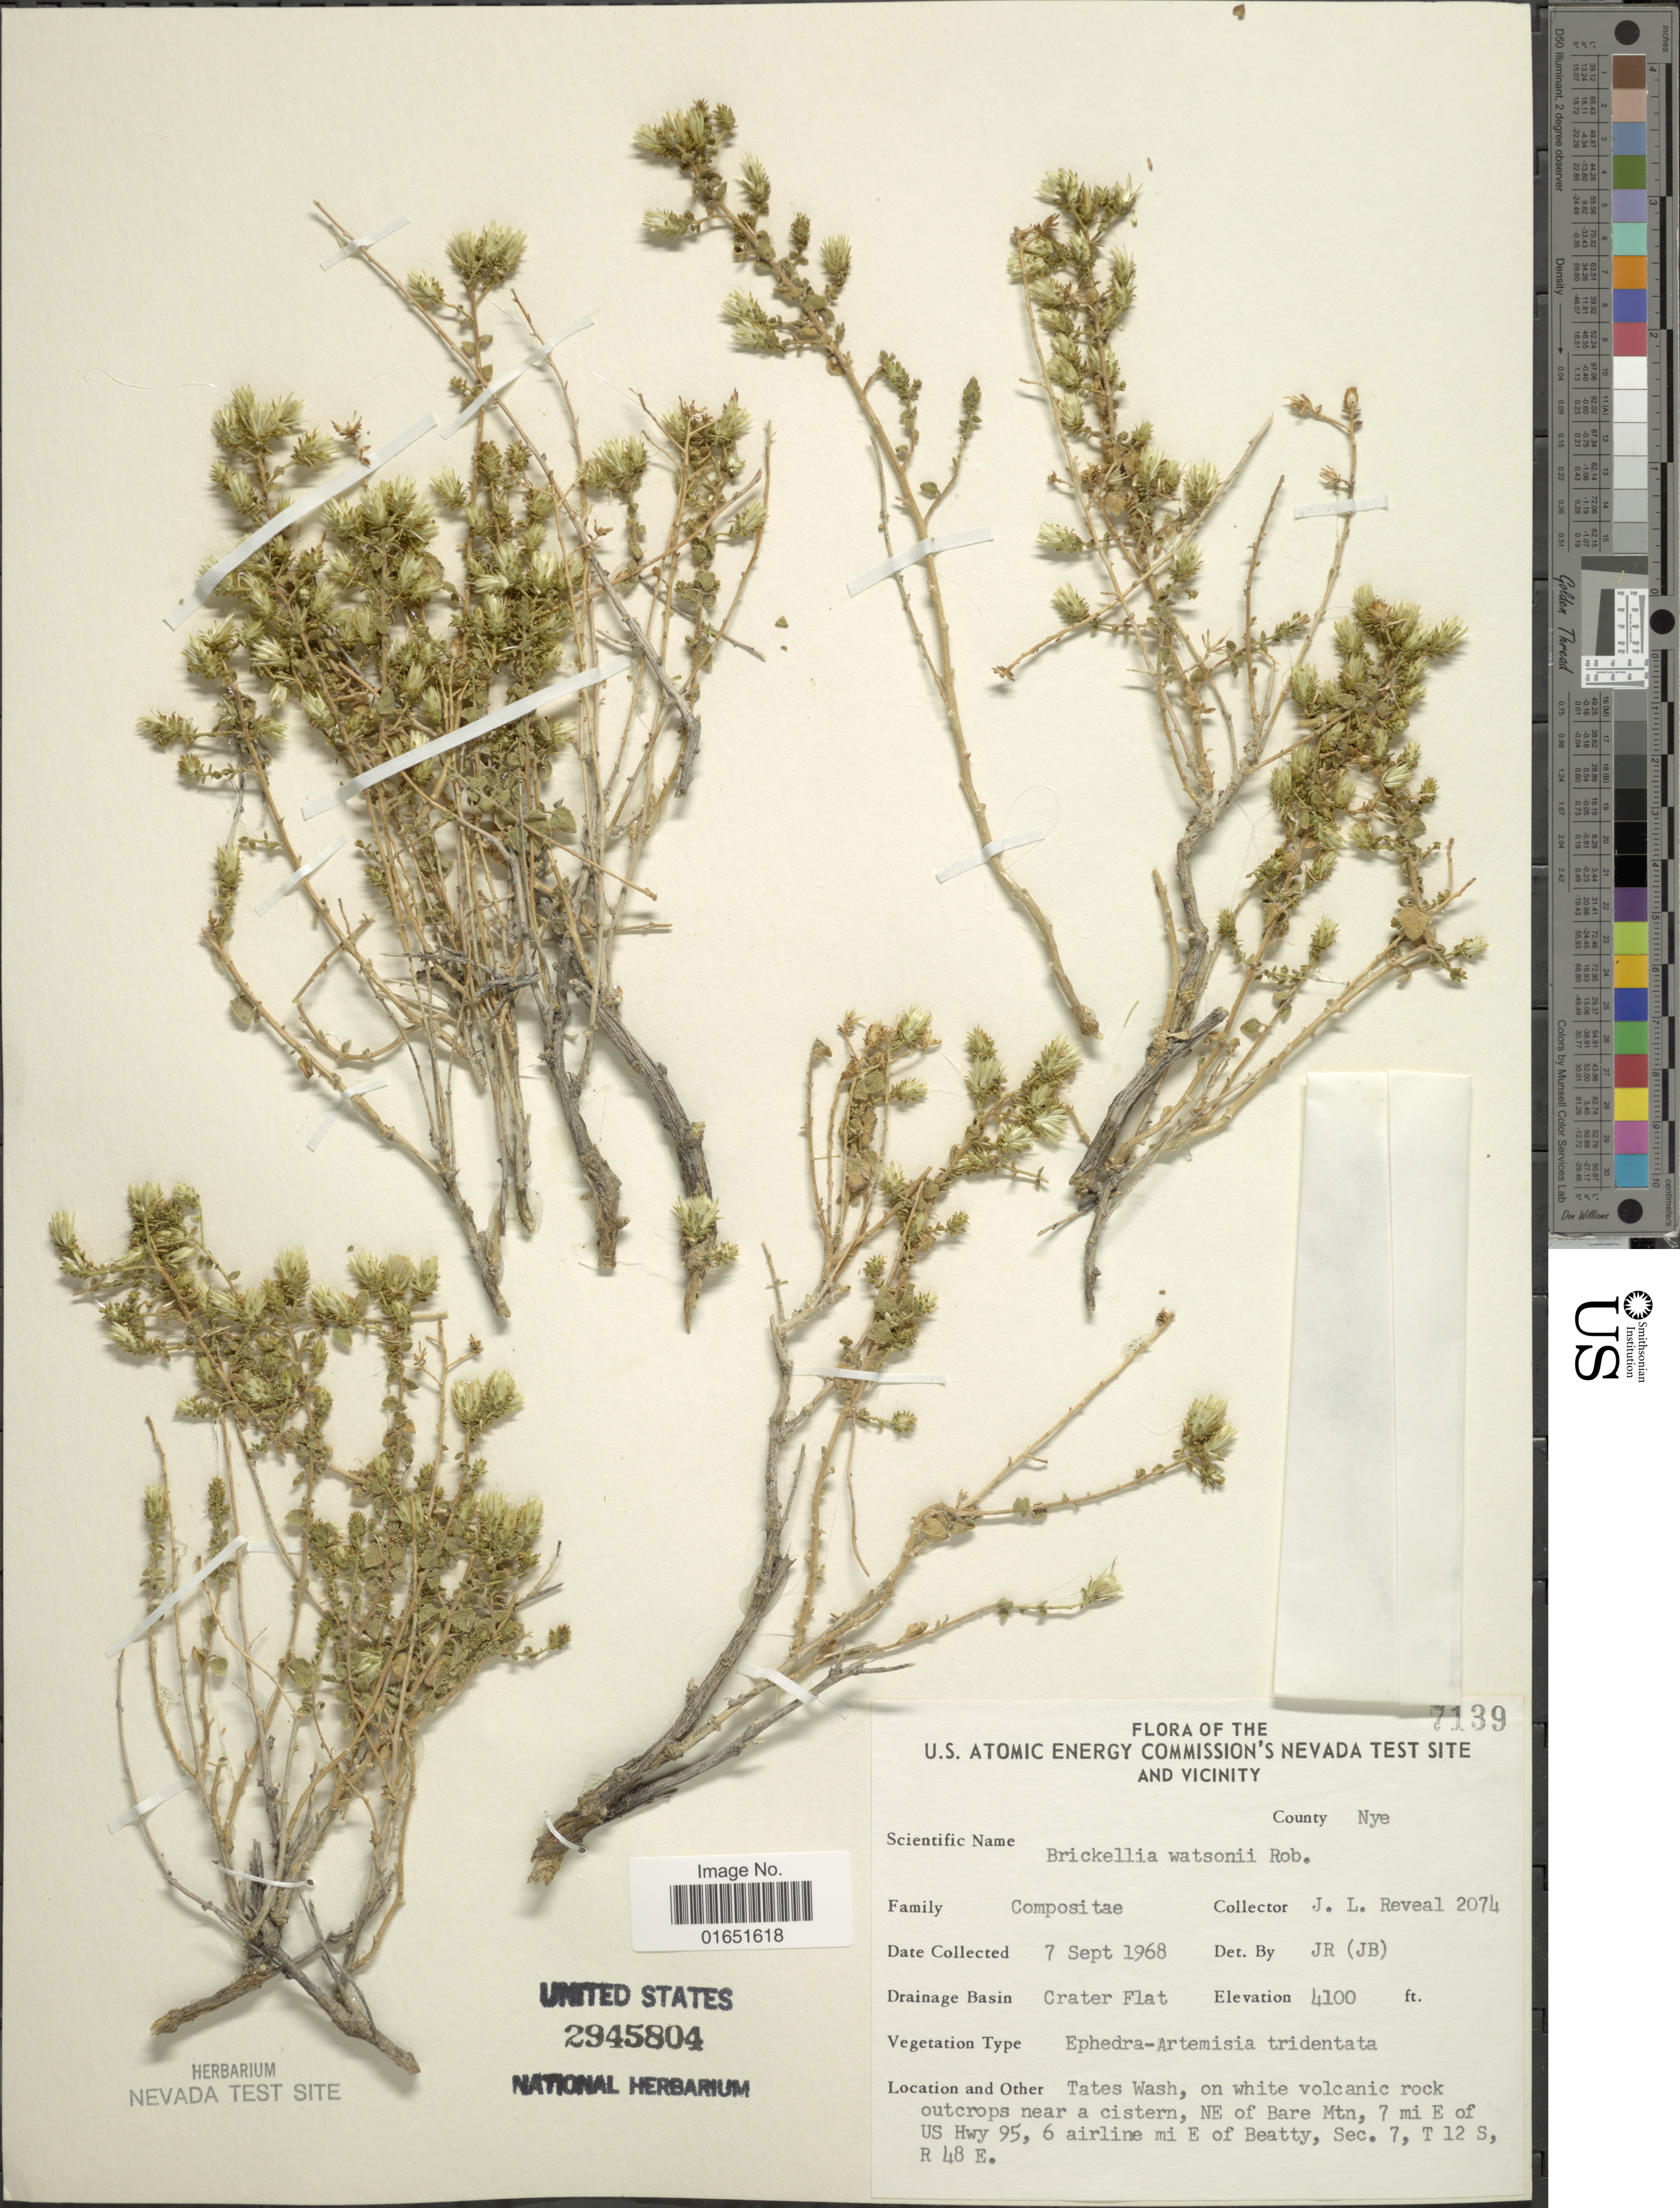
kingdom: Plantae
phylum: Tracheophyta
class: Magnoliopsida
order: Asterales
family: Asteraceae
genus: Brickellia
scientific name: Brickellia watsonii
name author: B.L. Rob.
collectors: J. L. Reveal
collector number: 2074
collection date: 1968-09-07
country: United States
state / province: Nevada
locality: U.S. Atomic Energy Commison's Nevada Test Site and Vicinity, County Nye, Drainage Basin Crater Flat, Tates Wash, on white volcanic rock outcrops near a cistern, NE of Bare Mtn, 7 mi E of US Hwy 95, 6 airline mi E of Beatty, Sec. 7, T 12 S, R 48 E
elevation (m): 1250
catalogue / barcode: US 2945804